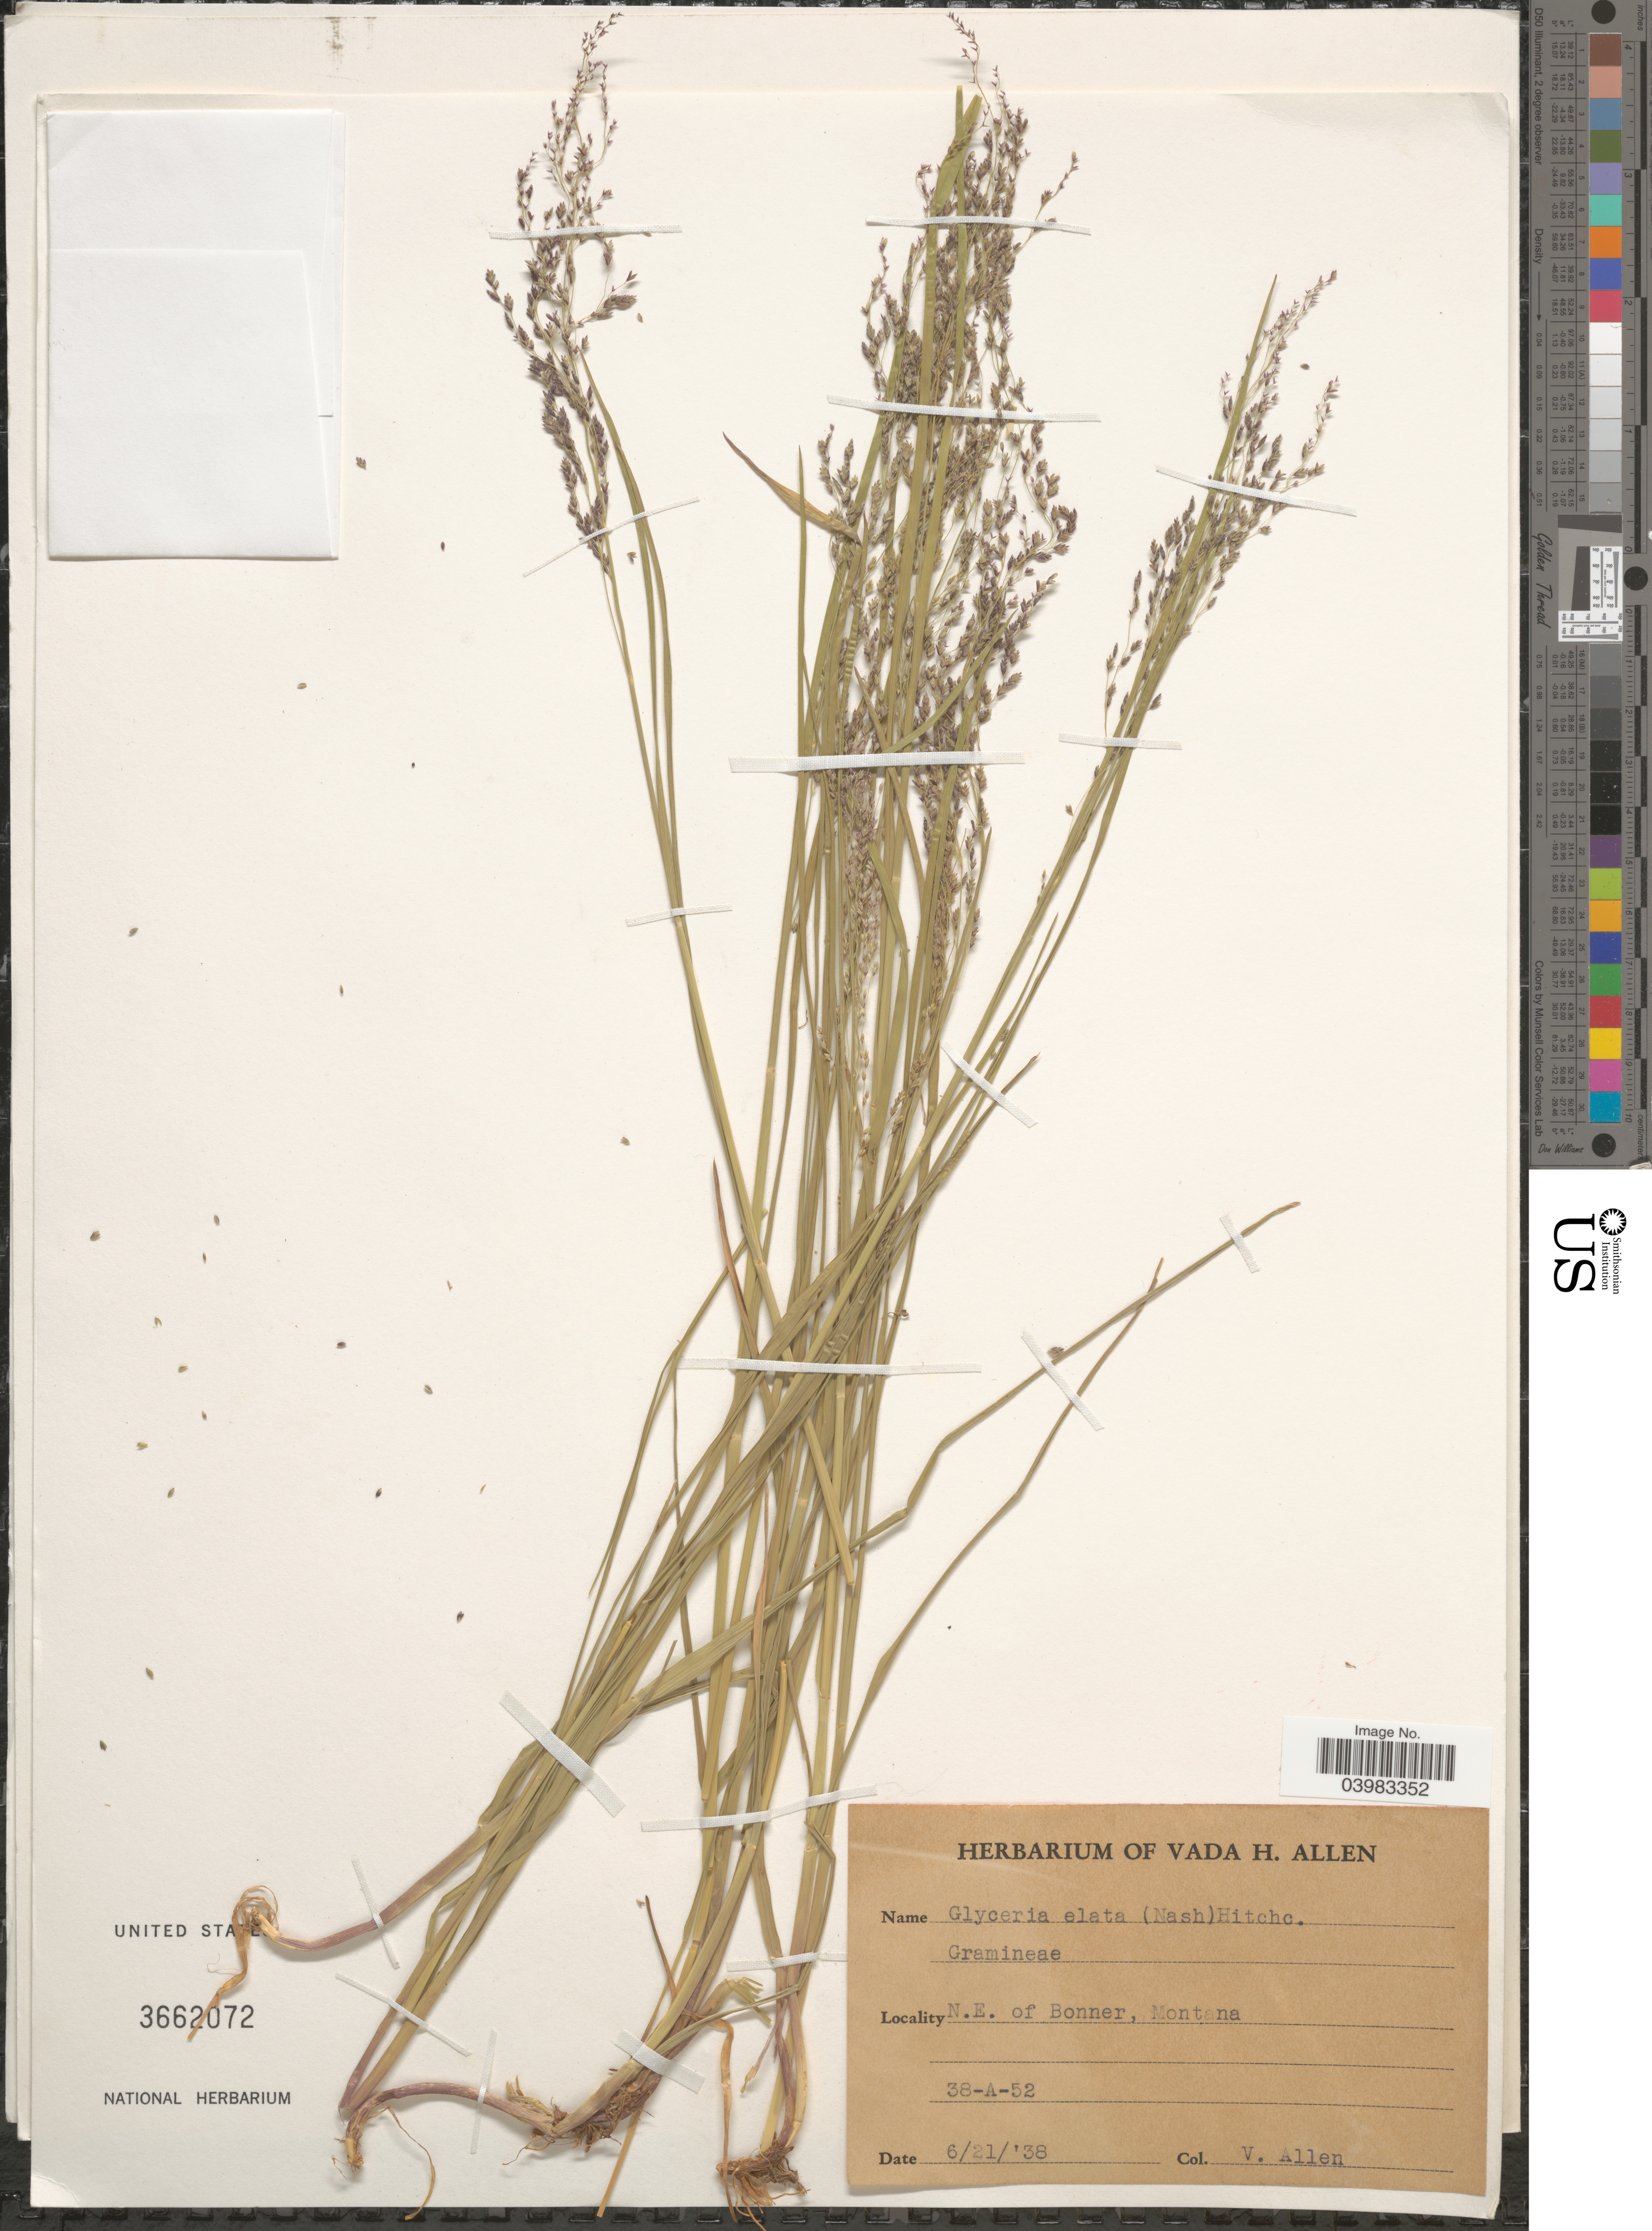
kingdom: Plantae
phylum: Tracheophyta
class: Liliopsida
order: Poales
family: Poaceae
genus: Glyceria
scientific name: Glyceria elata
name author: (Nash) M.E. Jones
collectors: V. Allen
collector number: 38-A-52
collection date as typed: Transcribed d/m/y: 21/6/38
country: United States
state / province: Montana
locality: N.E. of Bonner.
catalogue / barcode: US 3662072